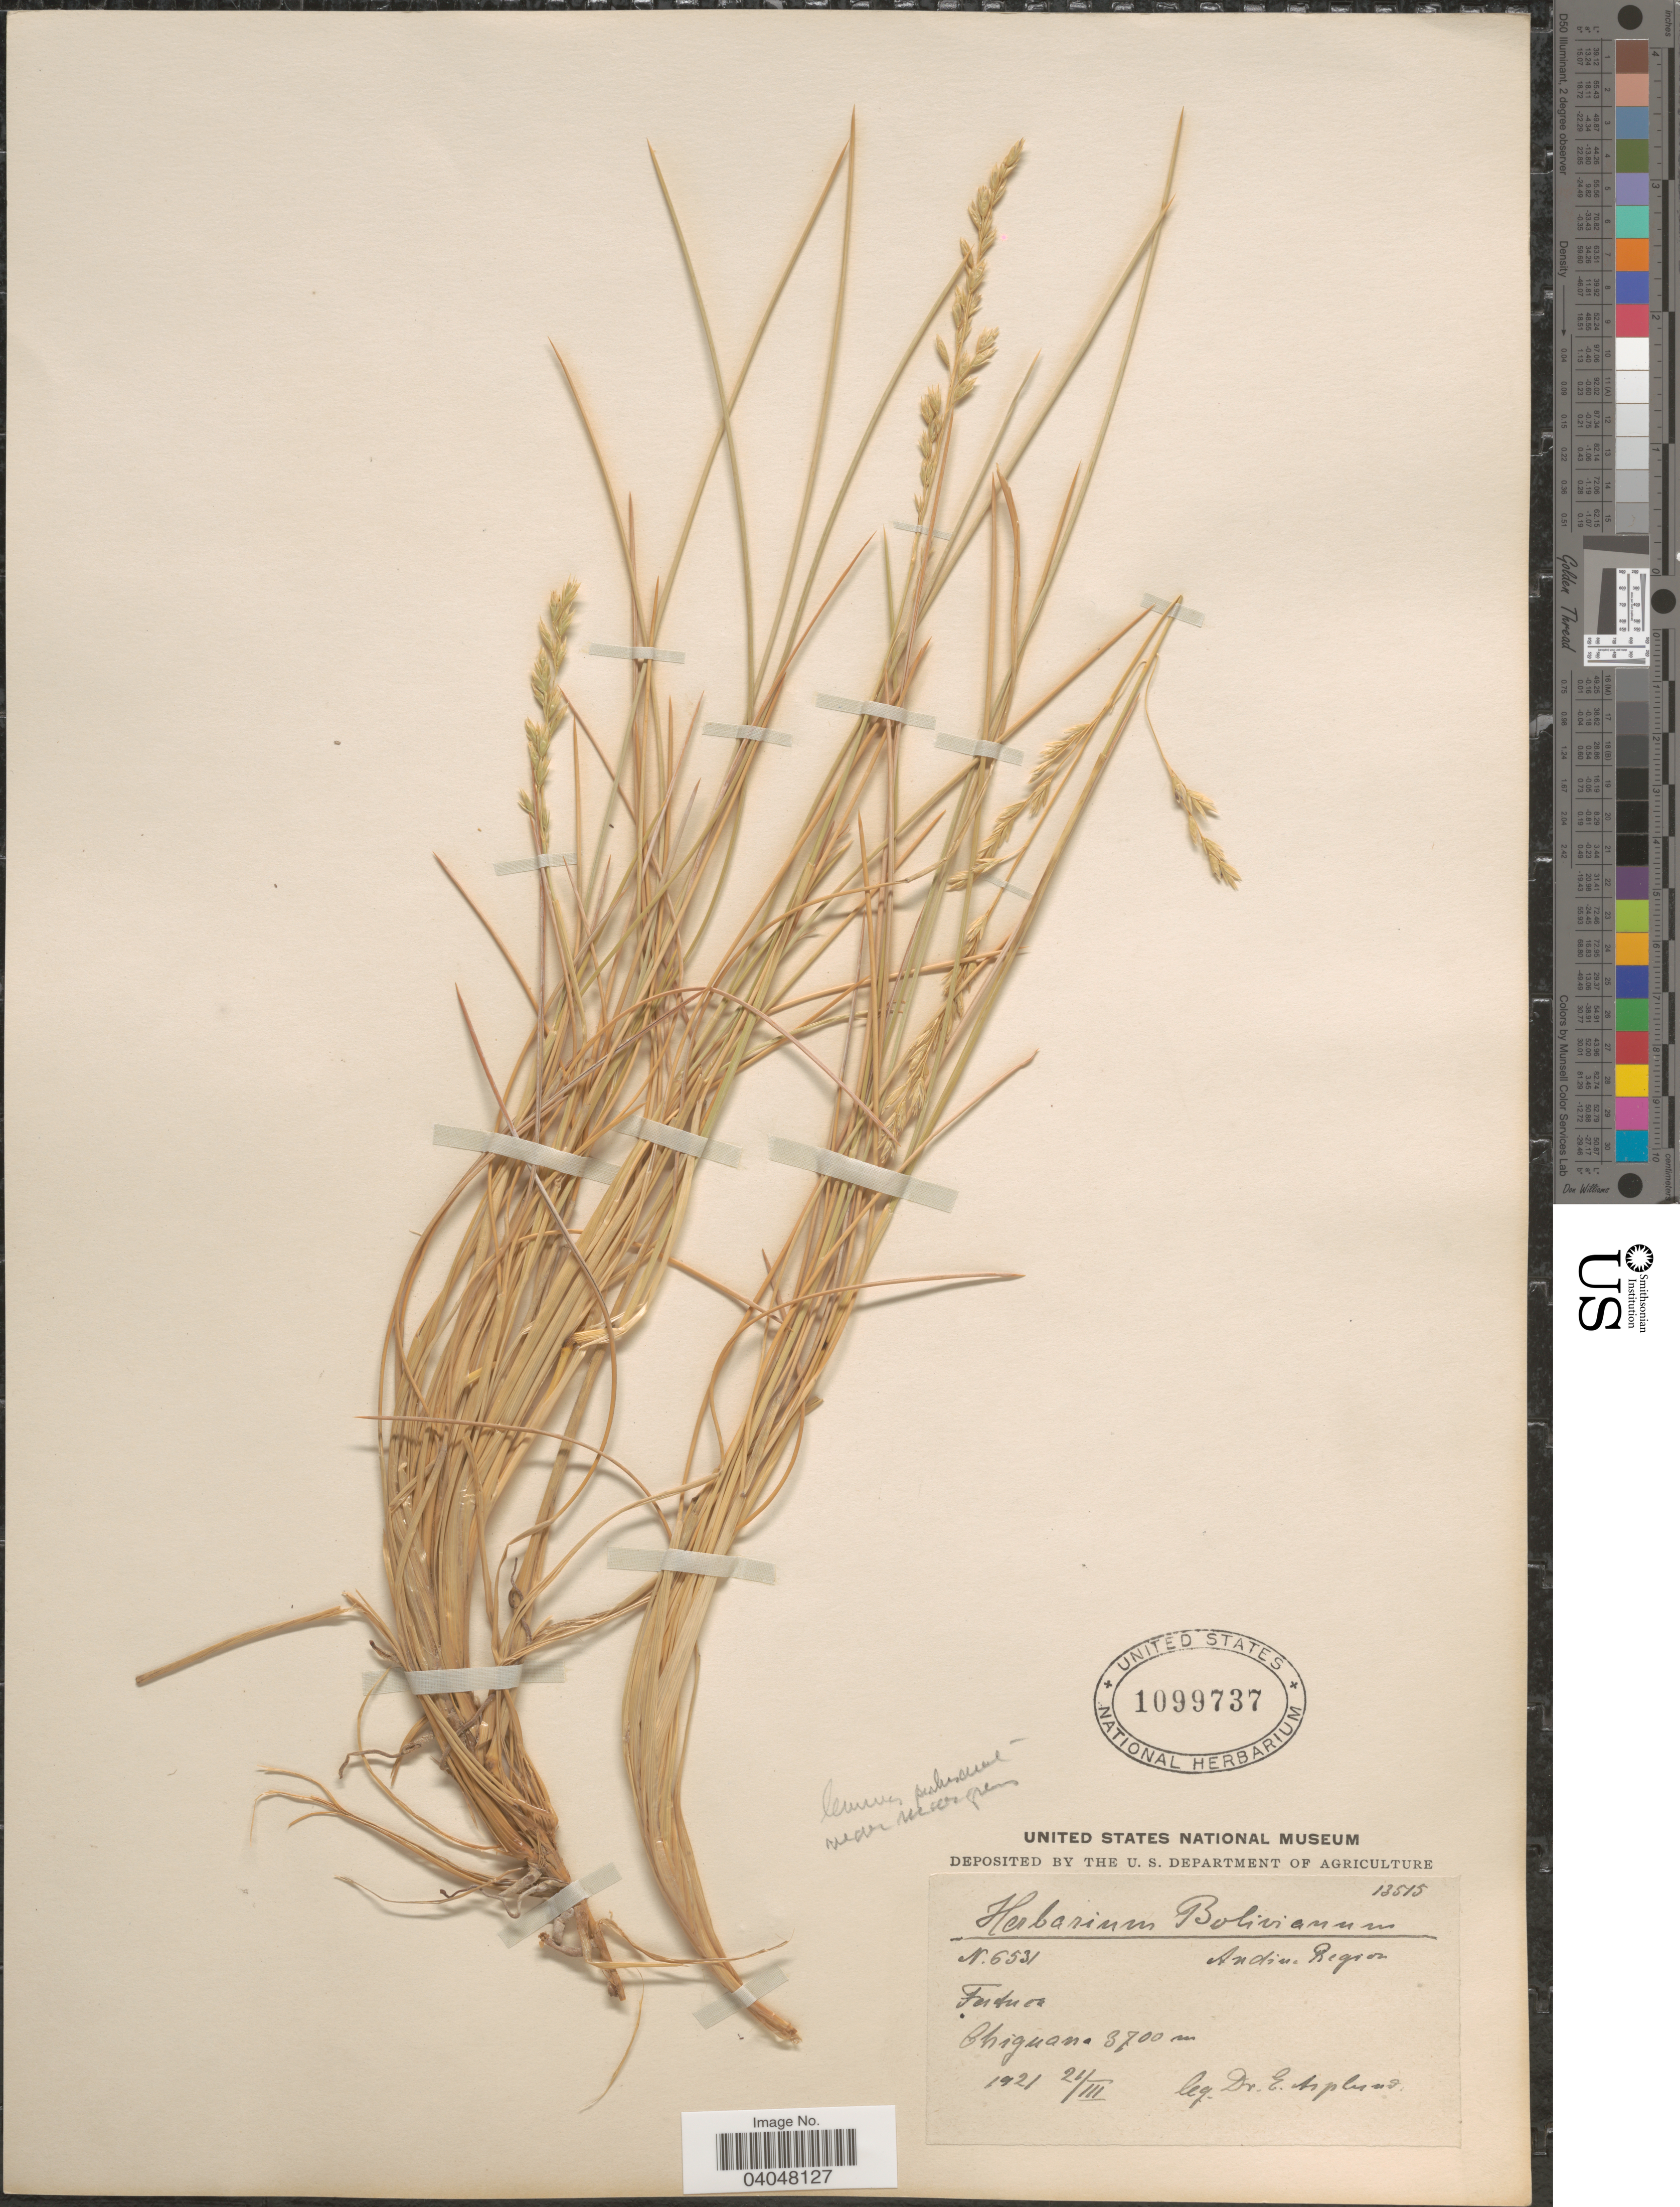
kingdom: Plantae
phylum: Tracheophyta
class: Liliopsida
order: Poales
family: Poaceae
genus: Festuca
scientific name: Festuca orthophylla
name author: Pilg.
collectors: E. Asplund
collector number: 6531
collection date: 1921-03-21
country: Bolivia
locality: Andine Region. Chiguana.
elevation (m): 3700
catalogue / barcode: US 1099737